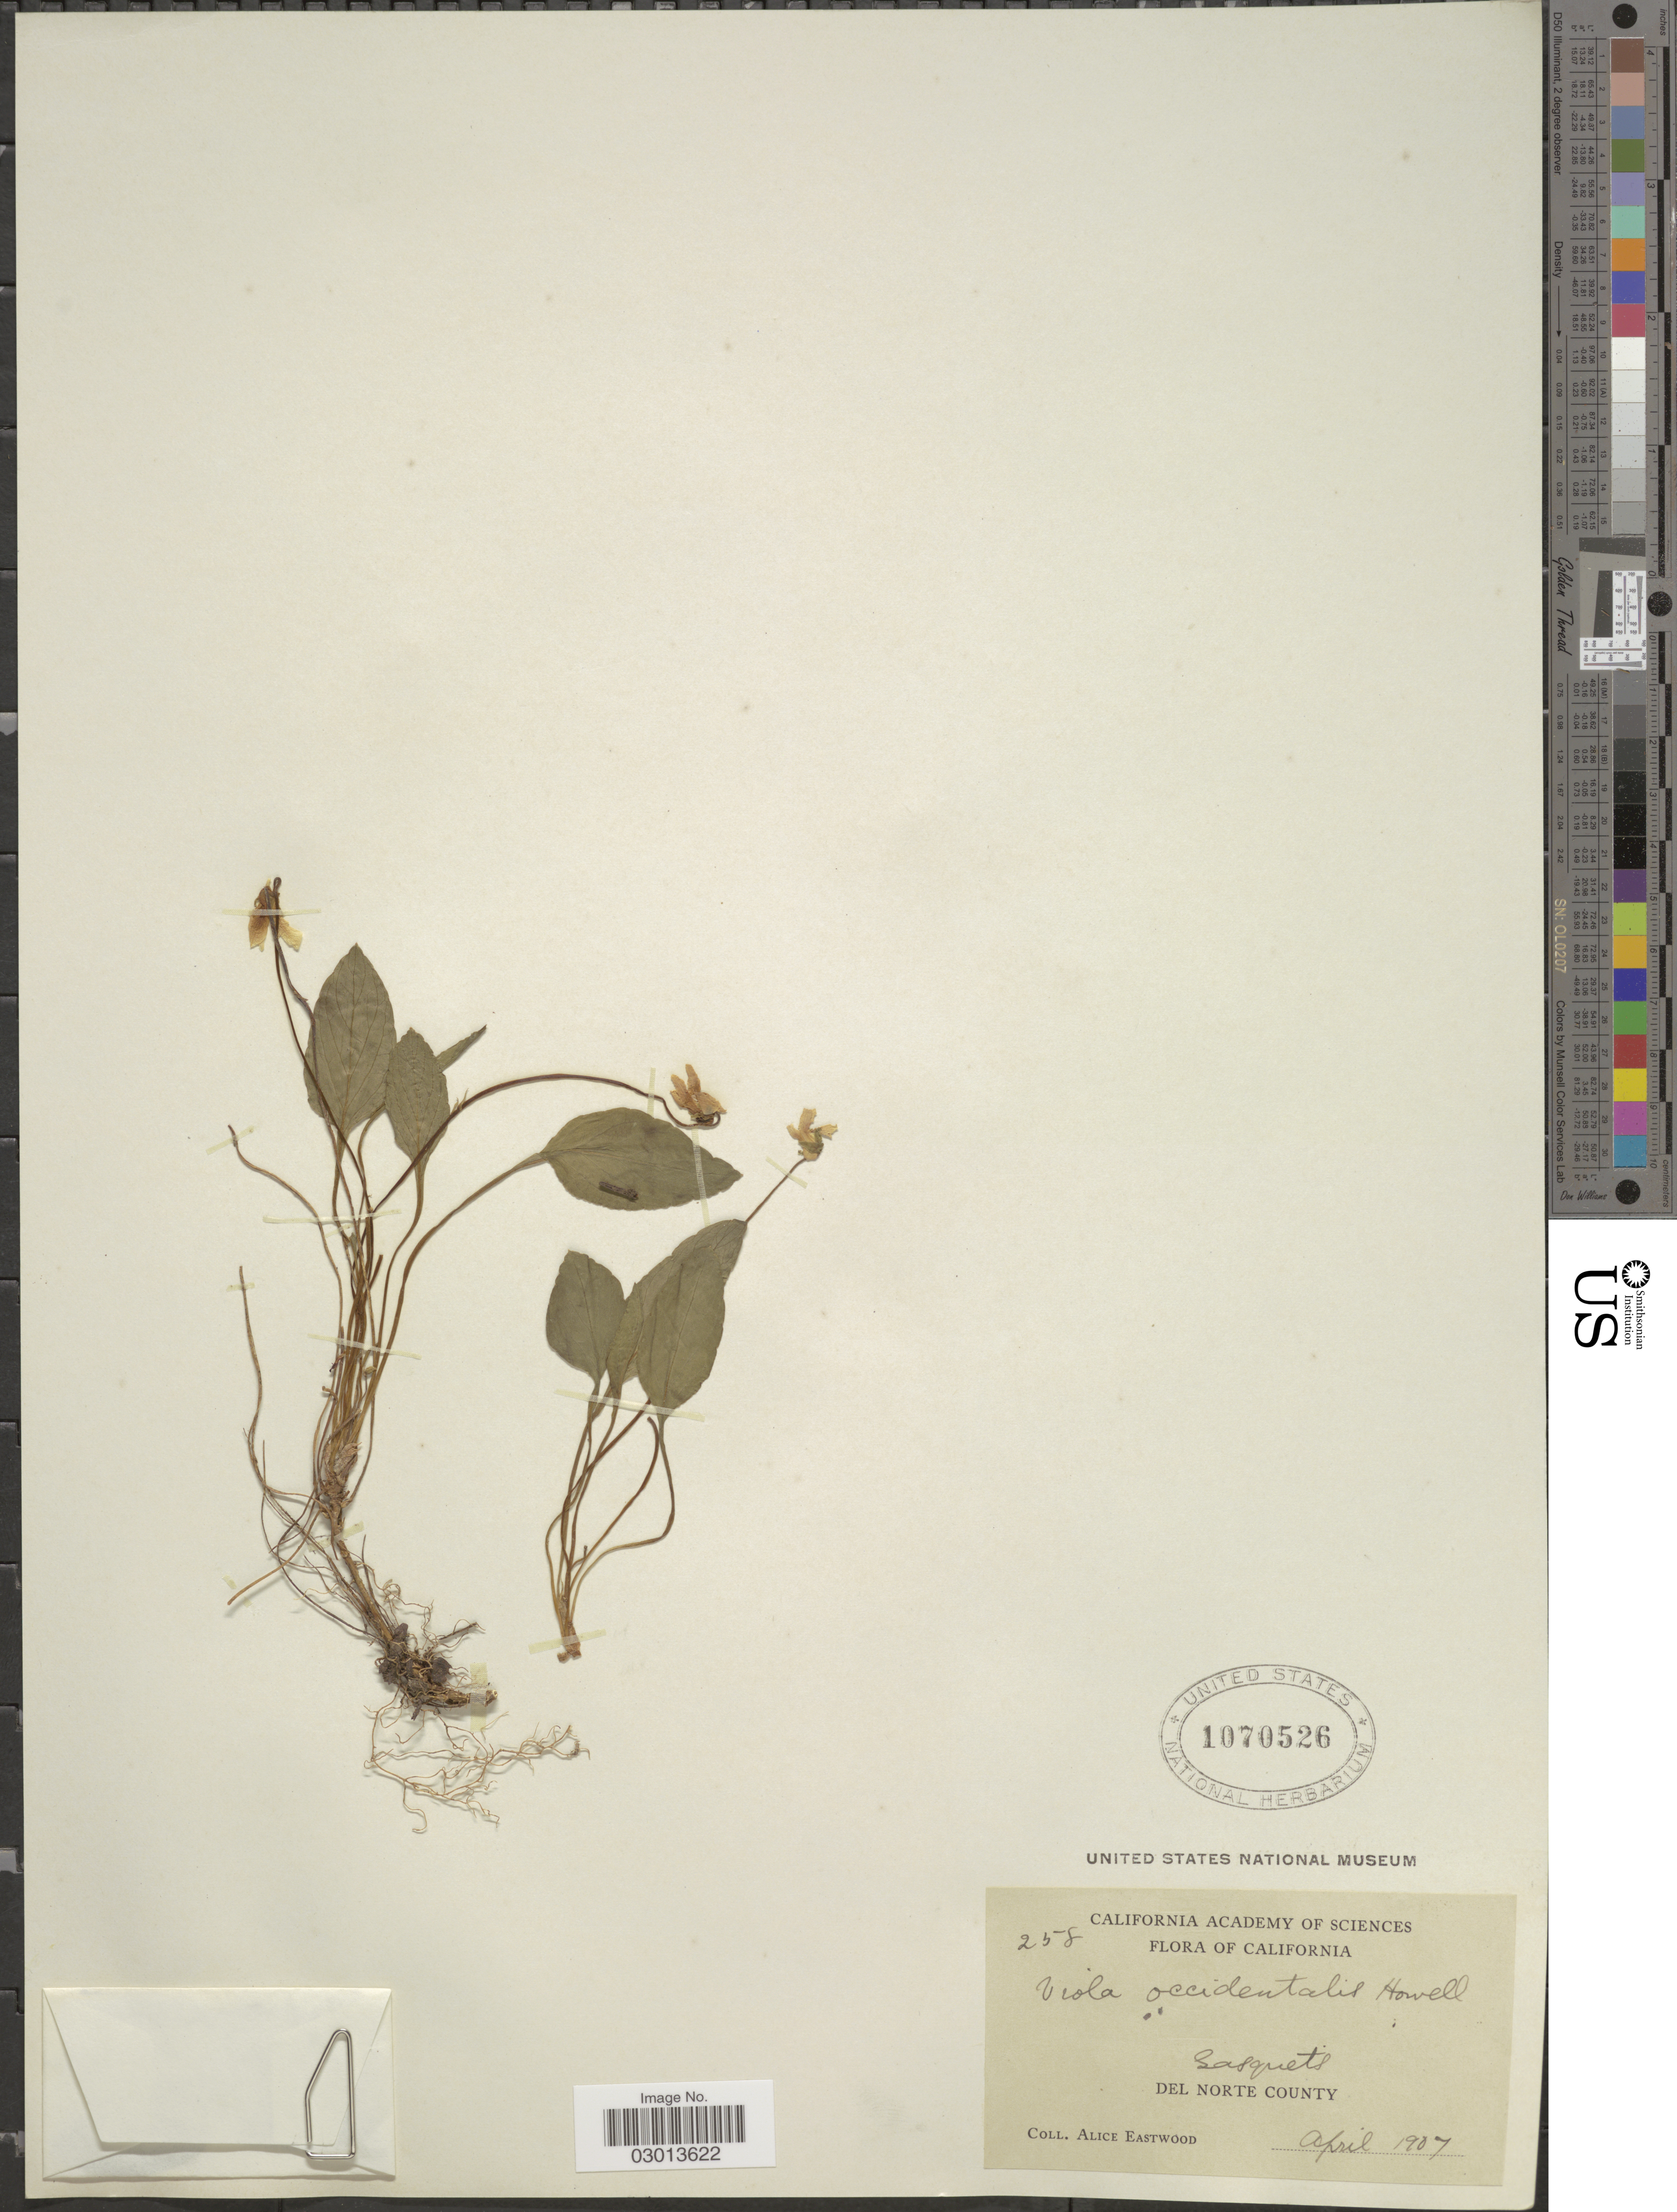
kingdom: Plantae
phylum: Tracheophyta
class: Magnoliopsida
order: Malpighiales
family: Violaceae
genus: Viola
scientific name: Viola primulifolia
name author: L.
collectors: A. Eastwood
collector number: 258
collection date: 1907-04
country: United States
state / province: California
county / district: Del Norte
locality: Gasquets. Del Norte County.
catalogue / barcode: US 1070526